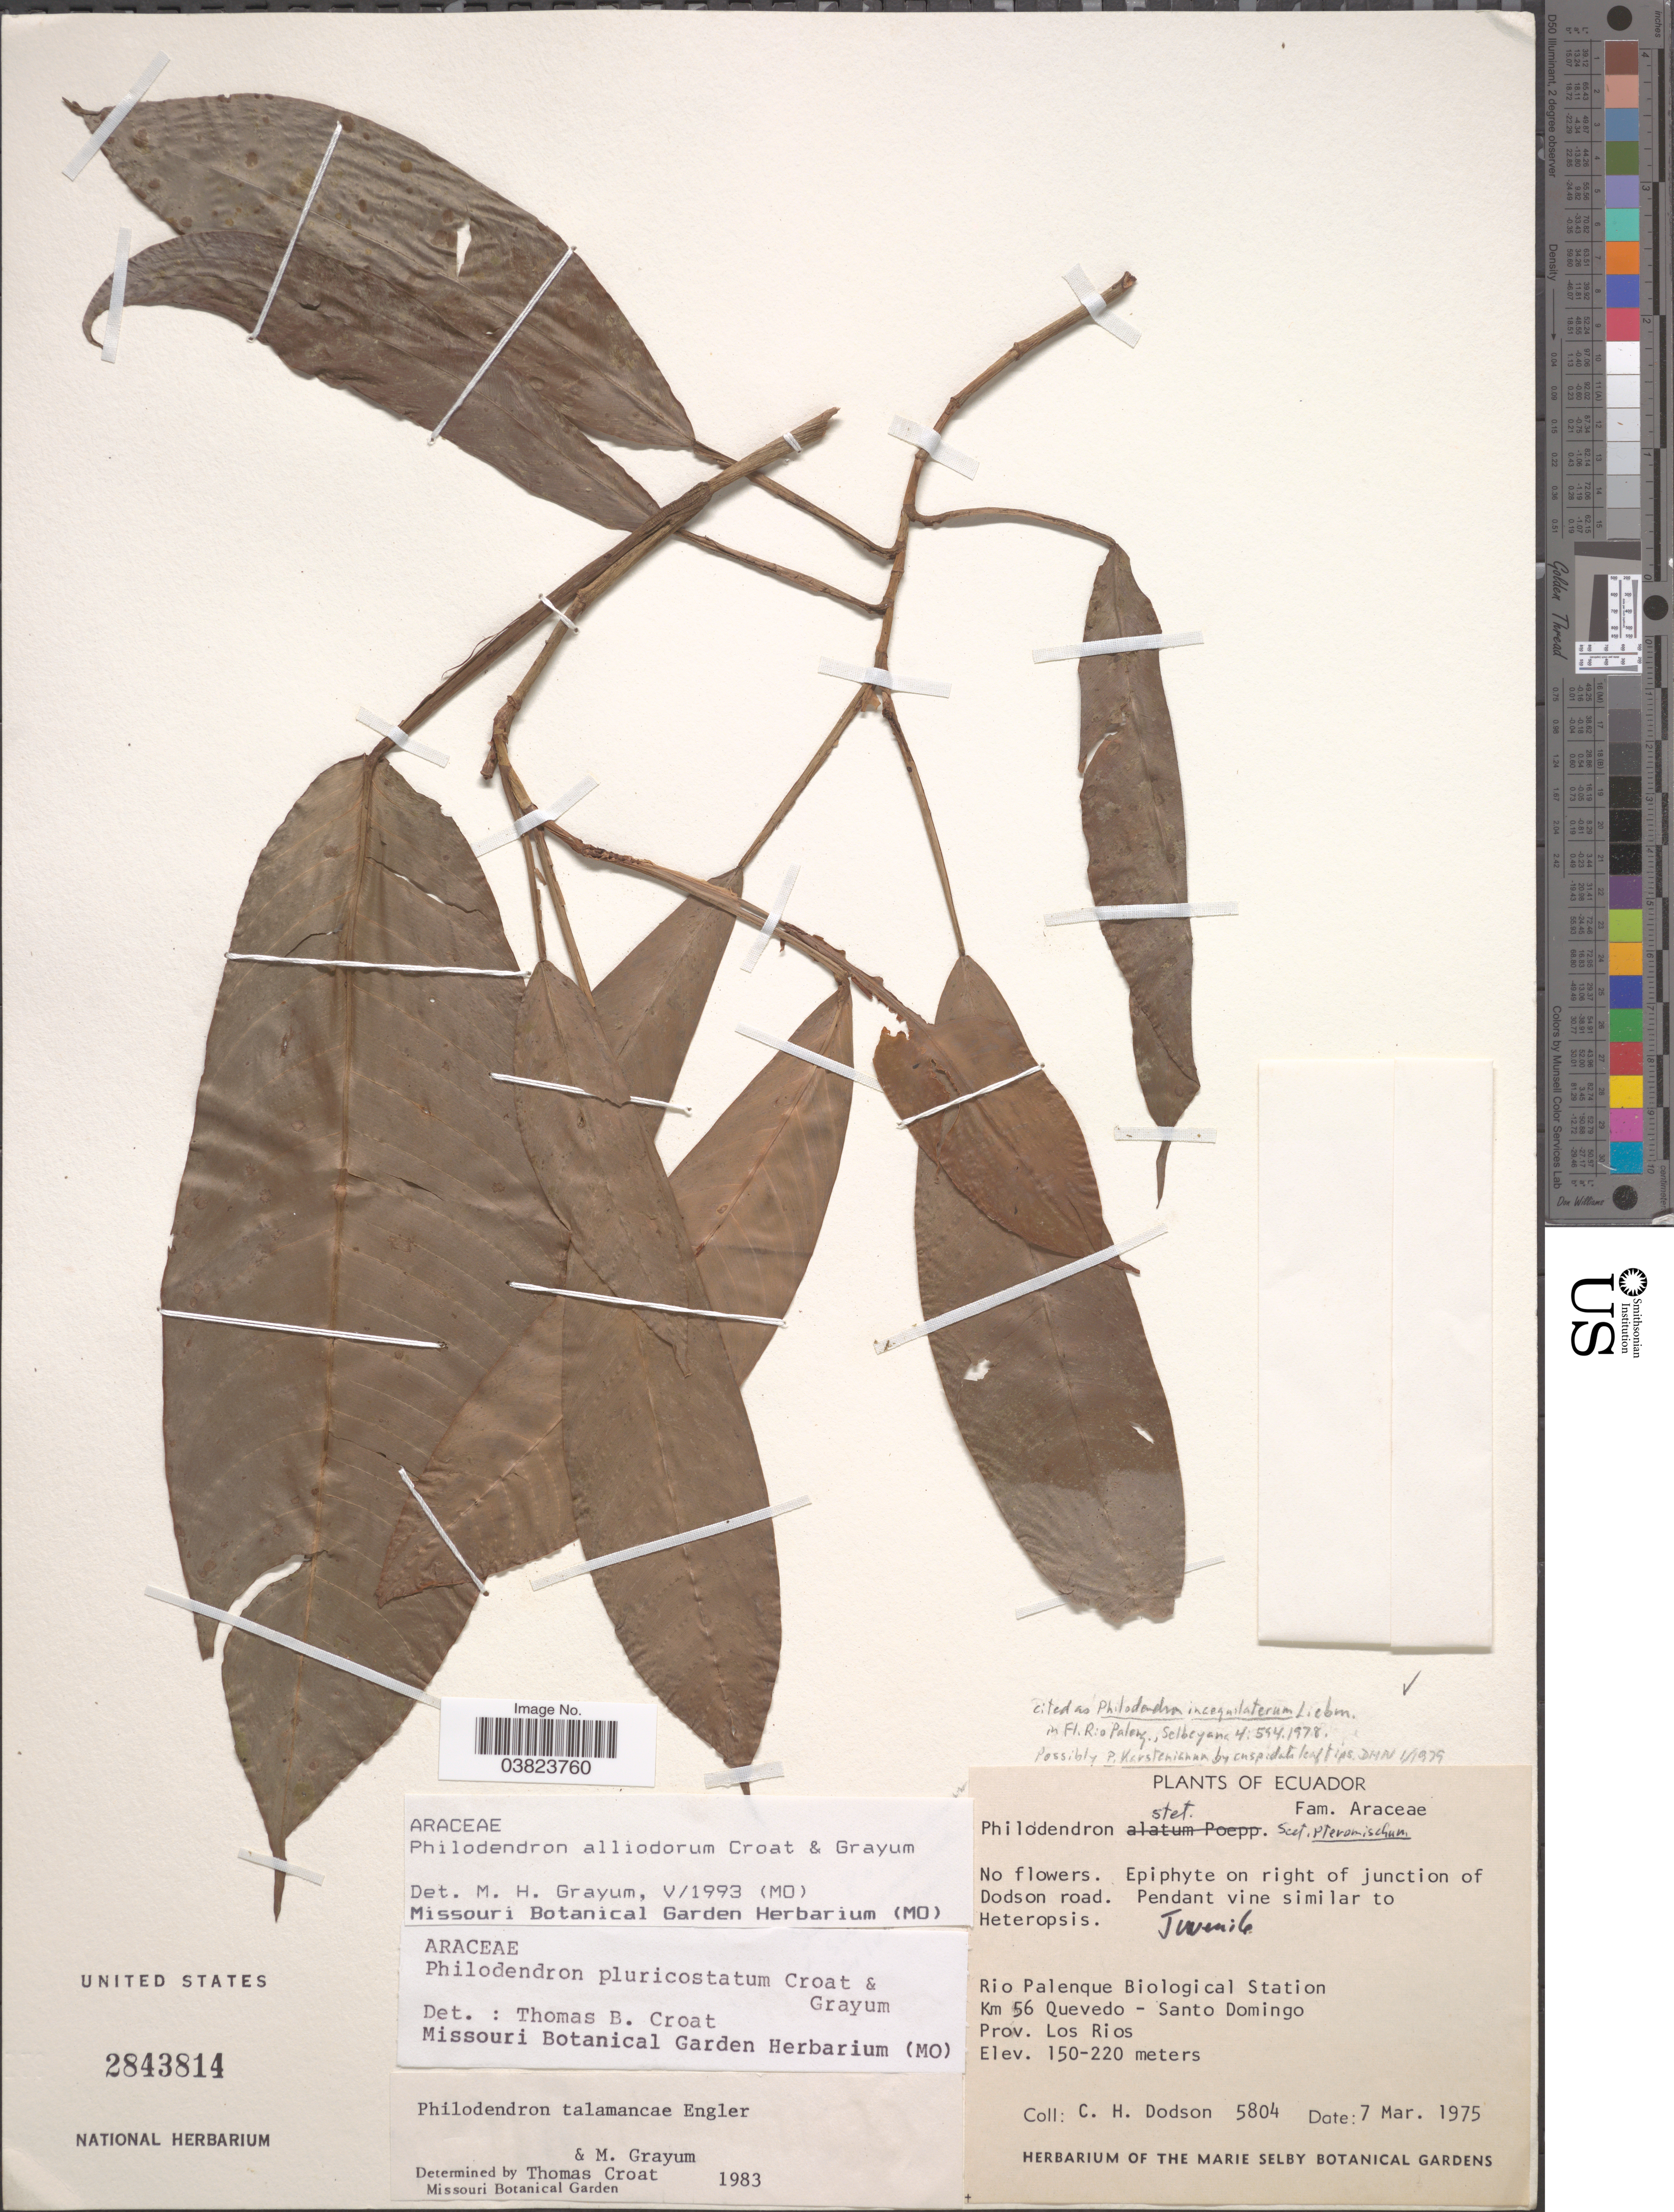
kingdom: Plantae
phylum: Tracheophyta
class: Liliopsida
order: Alismatales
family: Araceae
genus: Philodendron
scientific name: Philodendron alliodorum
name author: Croat & Grayum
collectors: C. H. Dodson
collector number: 5804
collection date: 1975-03-07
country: Ecuador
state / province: Los Ríos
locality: On right junction of Dodson Road. Rio Palenque Biological Station Km 56 Quevedo - Santo Domingo.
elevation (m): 150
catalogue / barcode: US 2843814